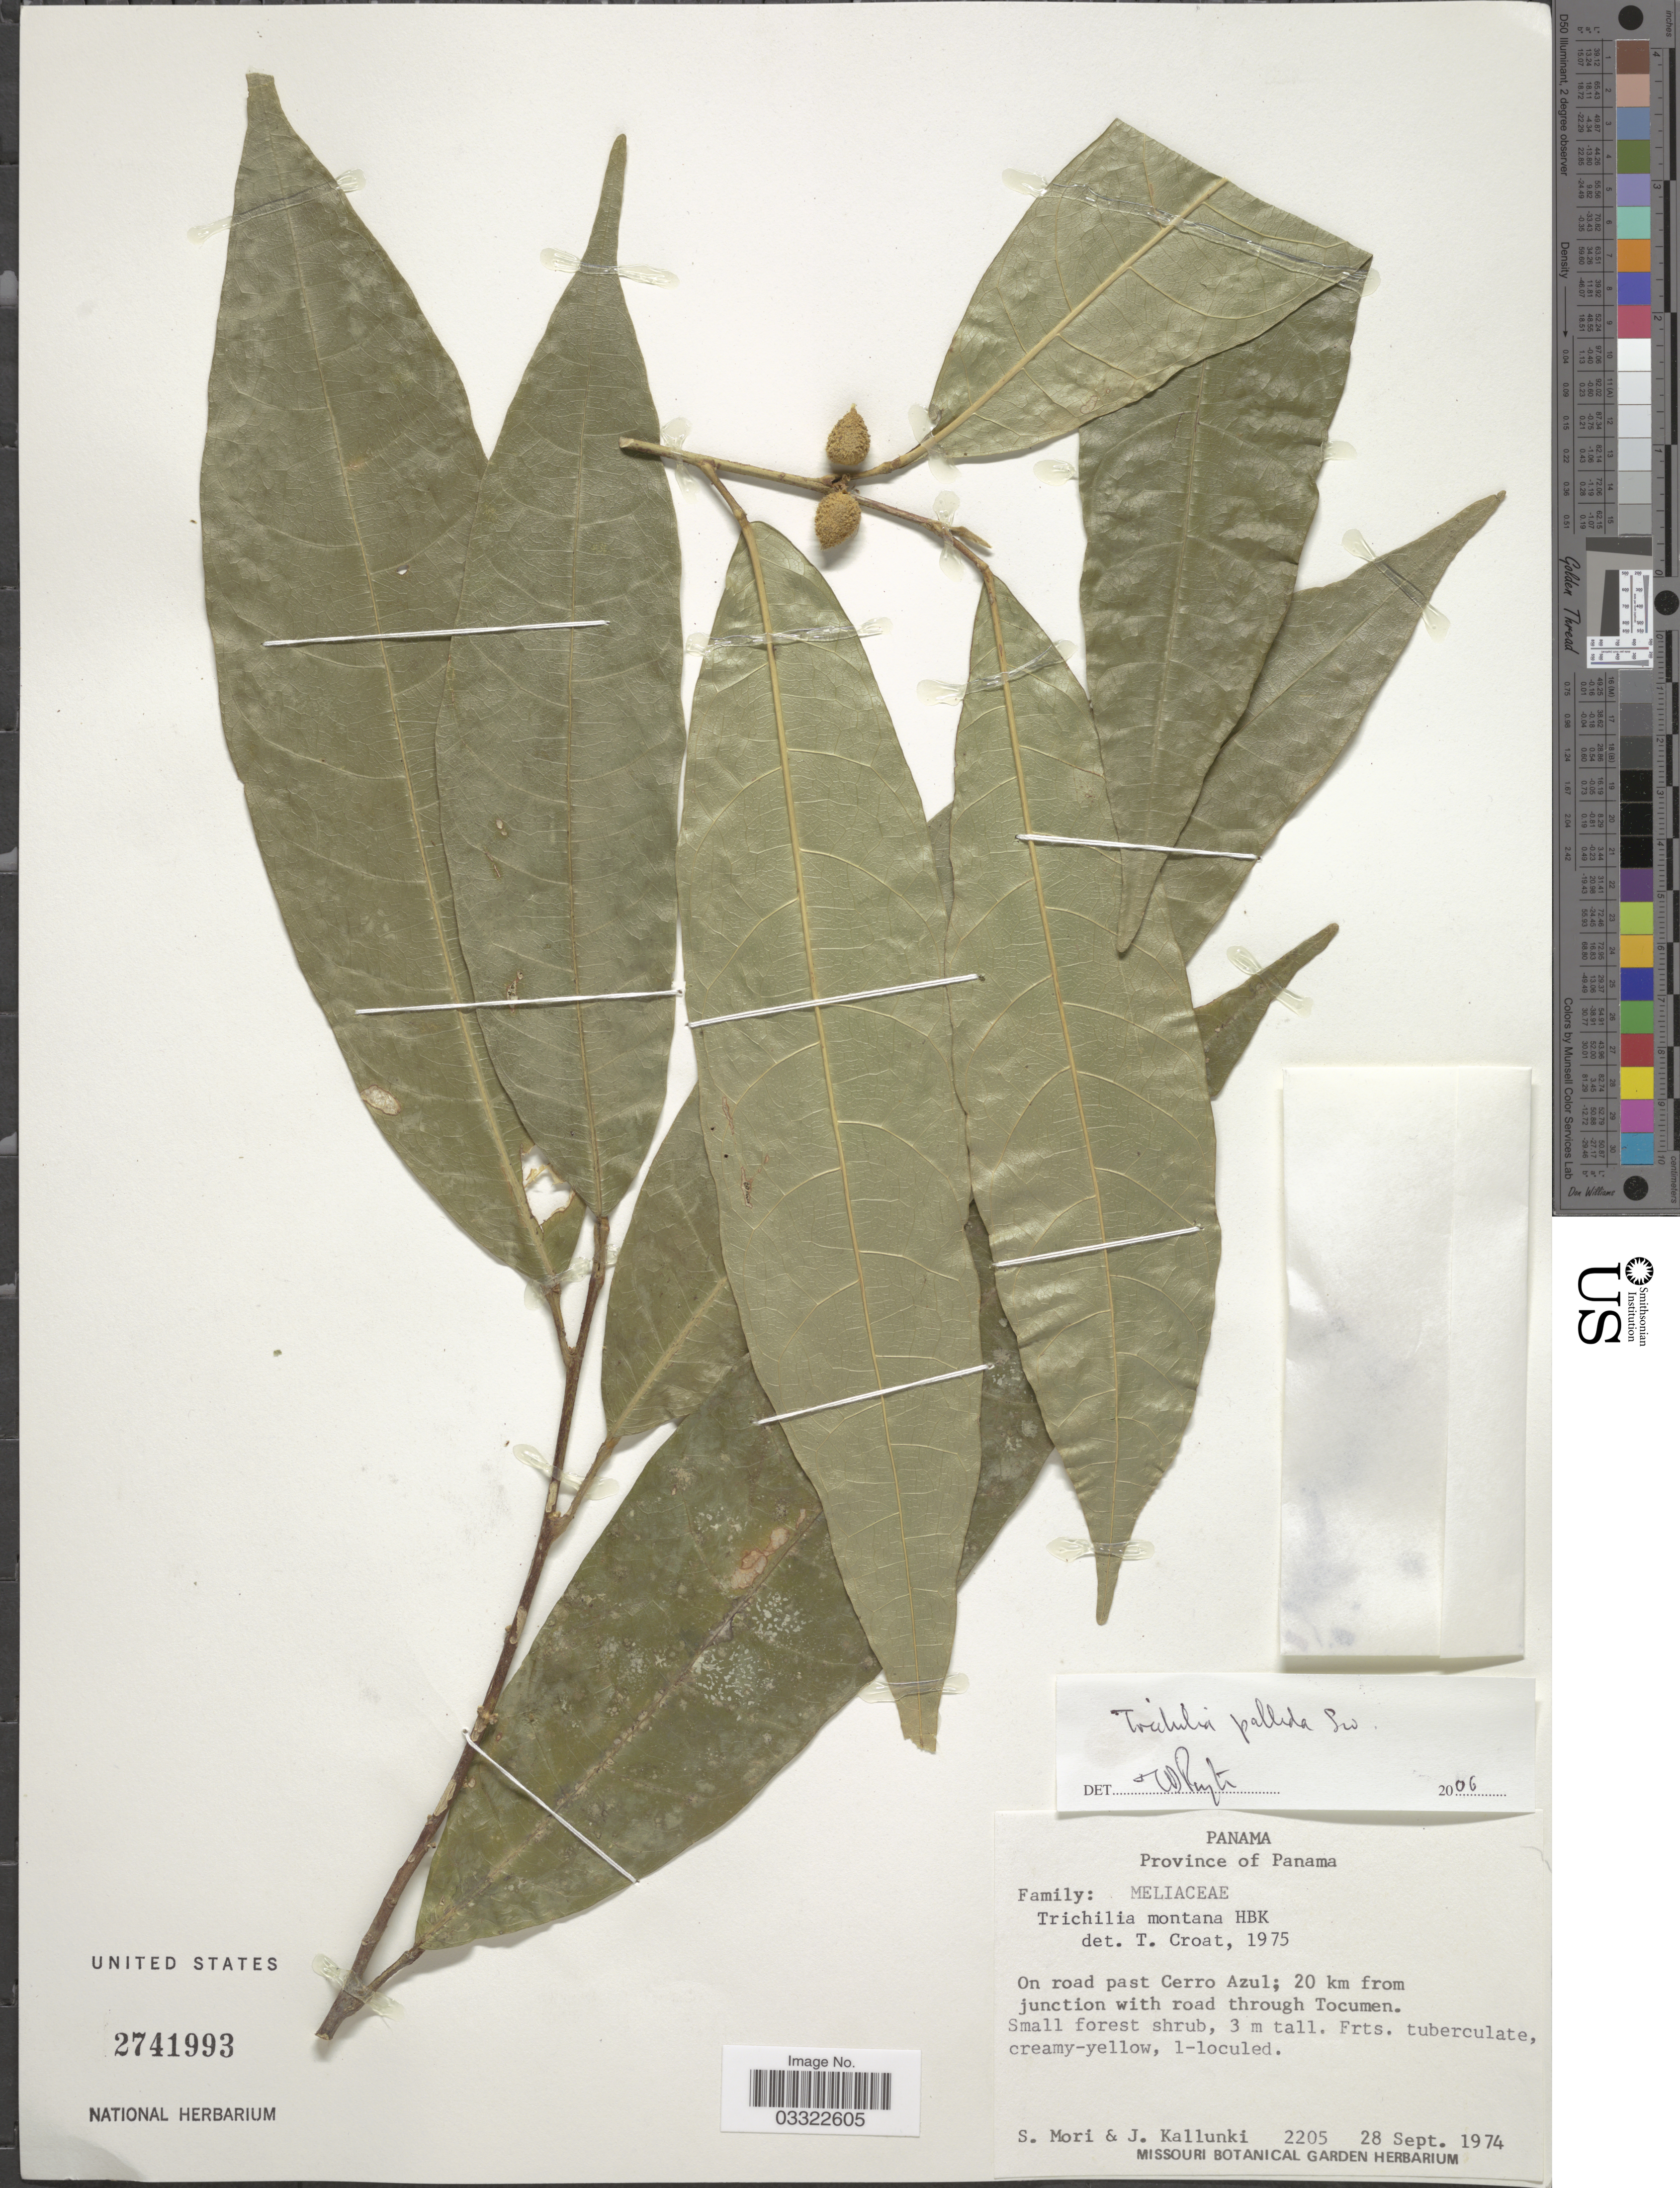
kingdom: Plantae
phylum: Tracheophyta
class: Magnoliopsida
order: Sapindales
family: Meliaceae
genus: Trichilia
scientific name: Trichilia pallida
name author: Sw.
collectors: S. Mori & J. Kallunki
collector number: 2205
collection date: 1974-09-28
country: Panama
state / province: Panamá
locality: On road past Cerro Azul; 20 km from junction with road through Tocumen.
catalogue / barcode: US 2741993